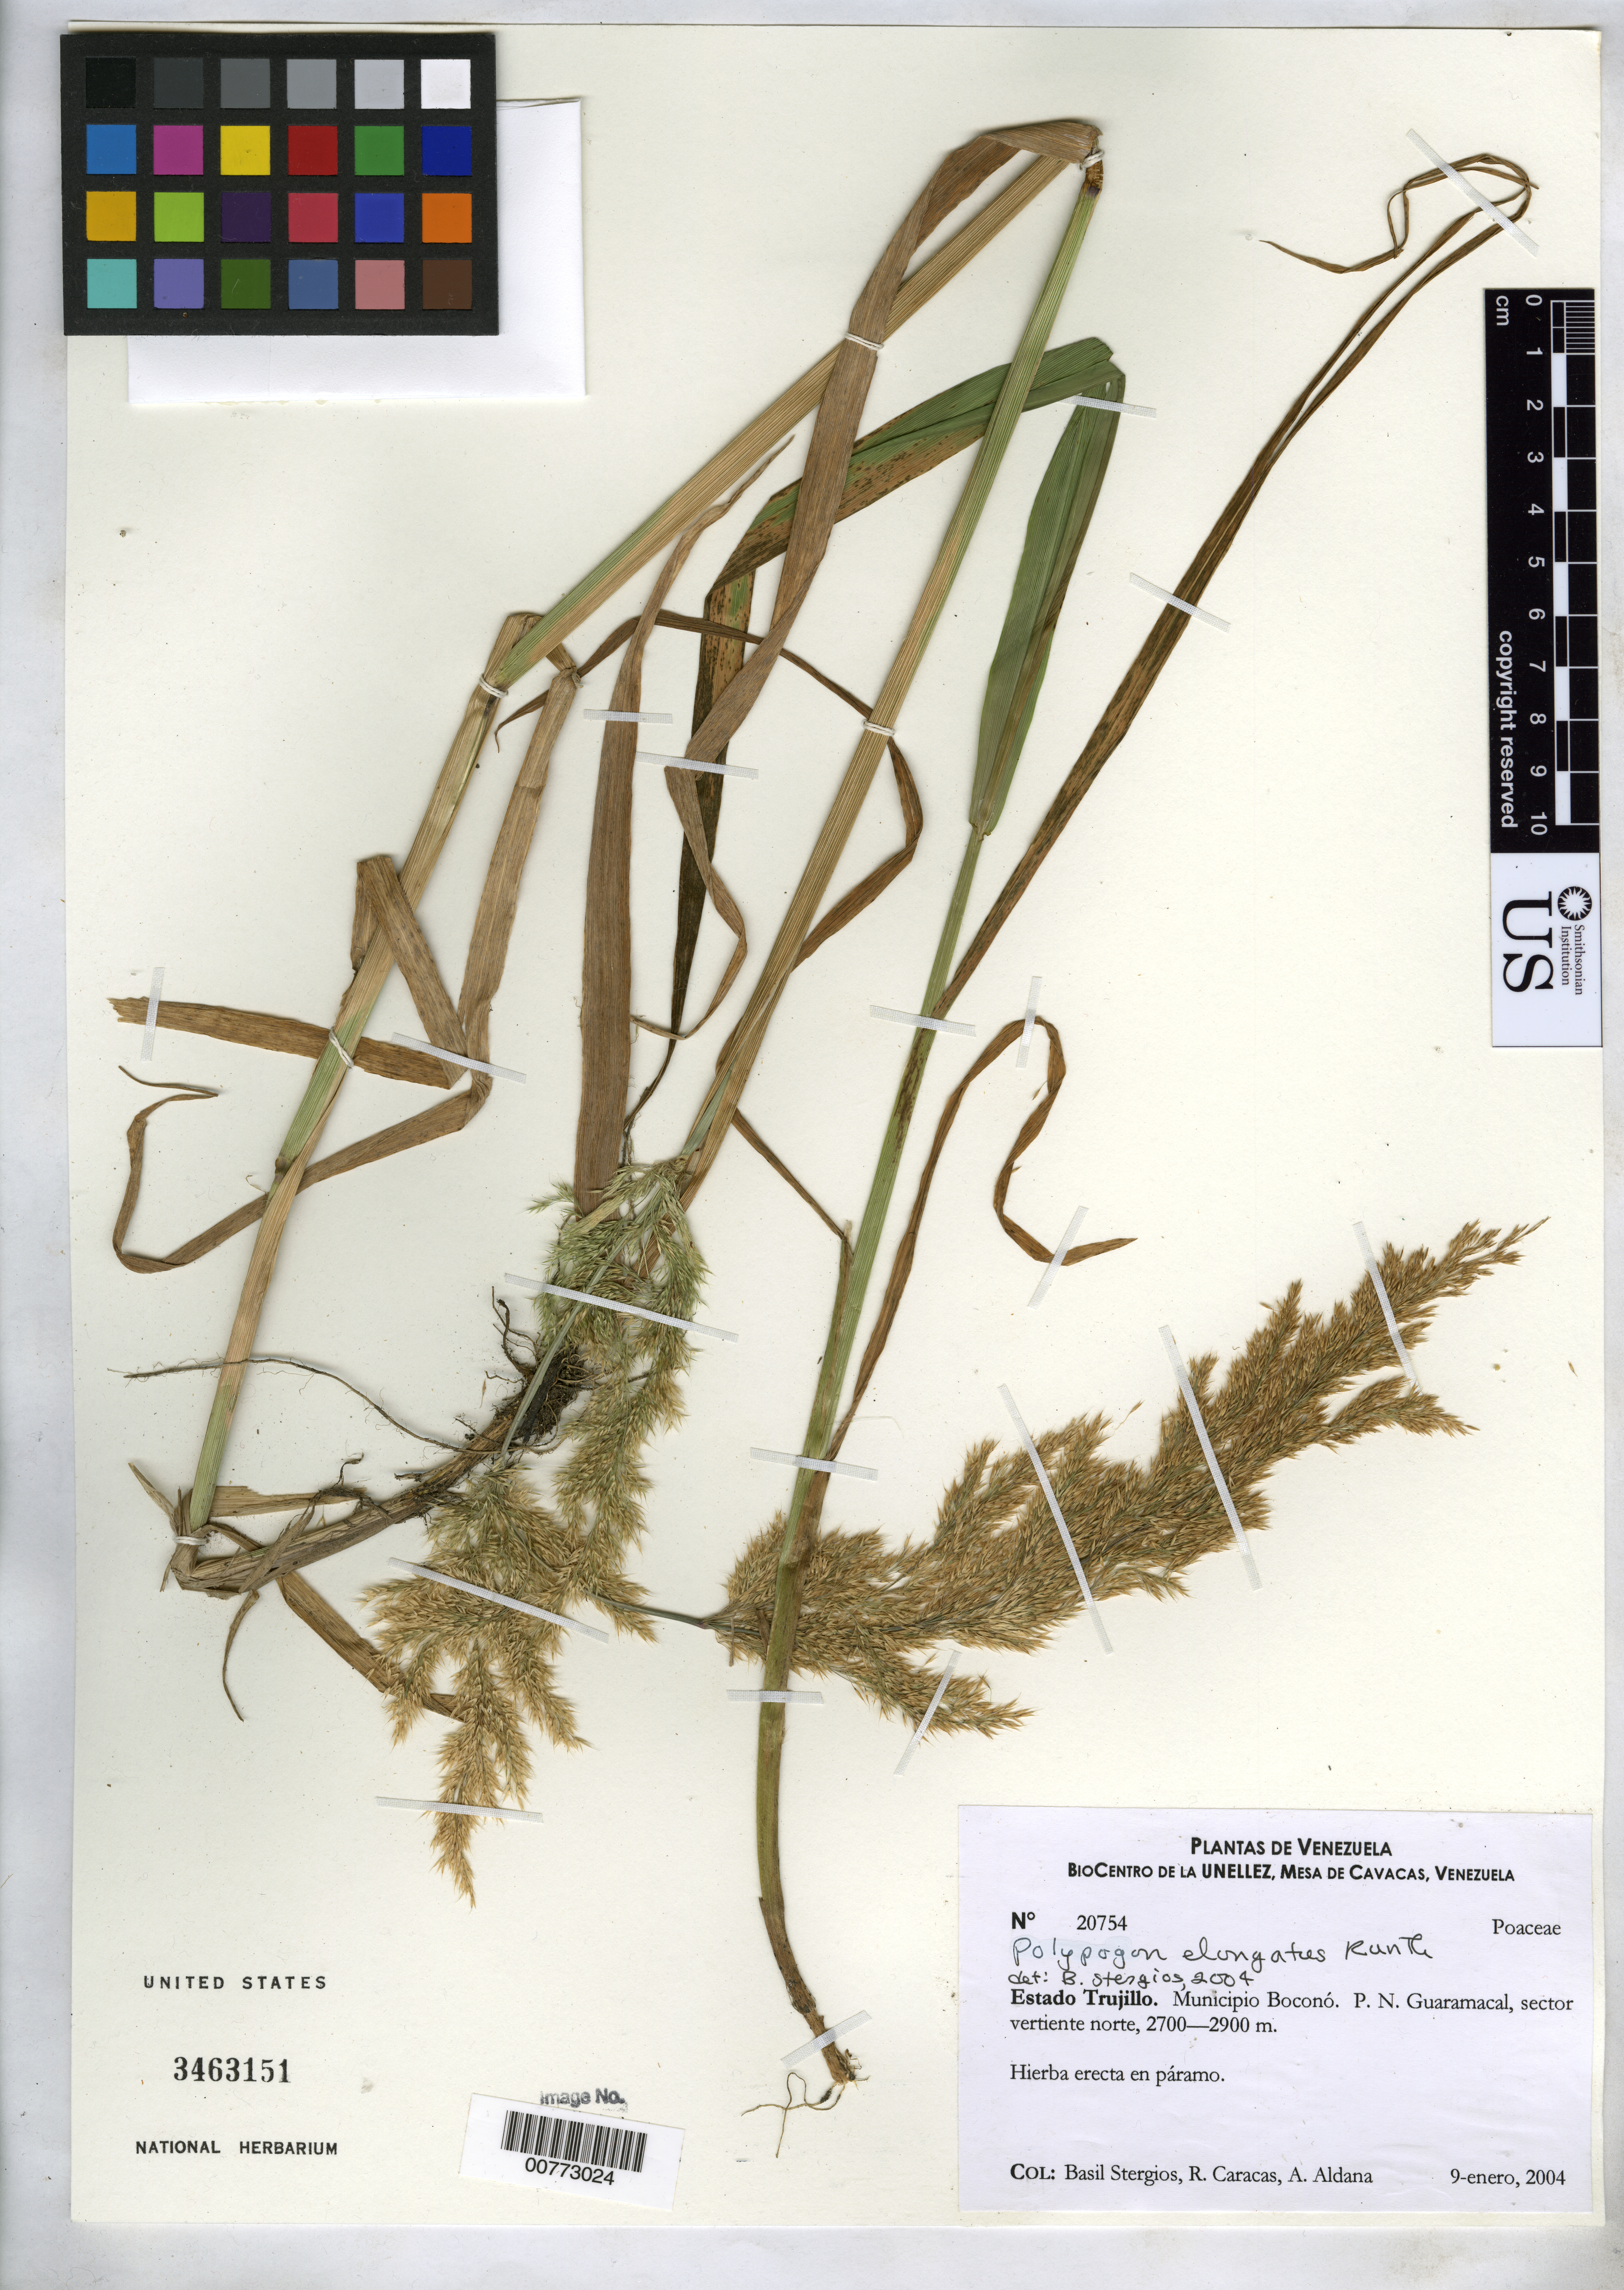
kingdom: Plantae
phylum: Tracheophyta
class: Liliopsida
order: Poales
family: Poaceae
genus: Chaetotropis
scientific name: Chaetotropis elongata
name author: (Kunth) Björkman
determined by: Poaceae Reorganization Project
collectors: B. G. Stergios, R. Caracas & A. Aldana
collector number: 20754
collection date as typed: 09 Jan 2004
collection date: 2004-01-09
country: Venezuela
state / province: Trujillo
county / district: Boconó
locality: Parque Nacional Guaramacal, vertiente N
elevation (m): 2700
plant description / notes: PORT, US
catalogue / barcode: US 3463151